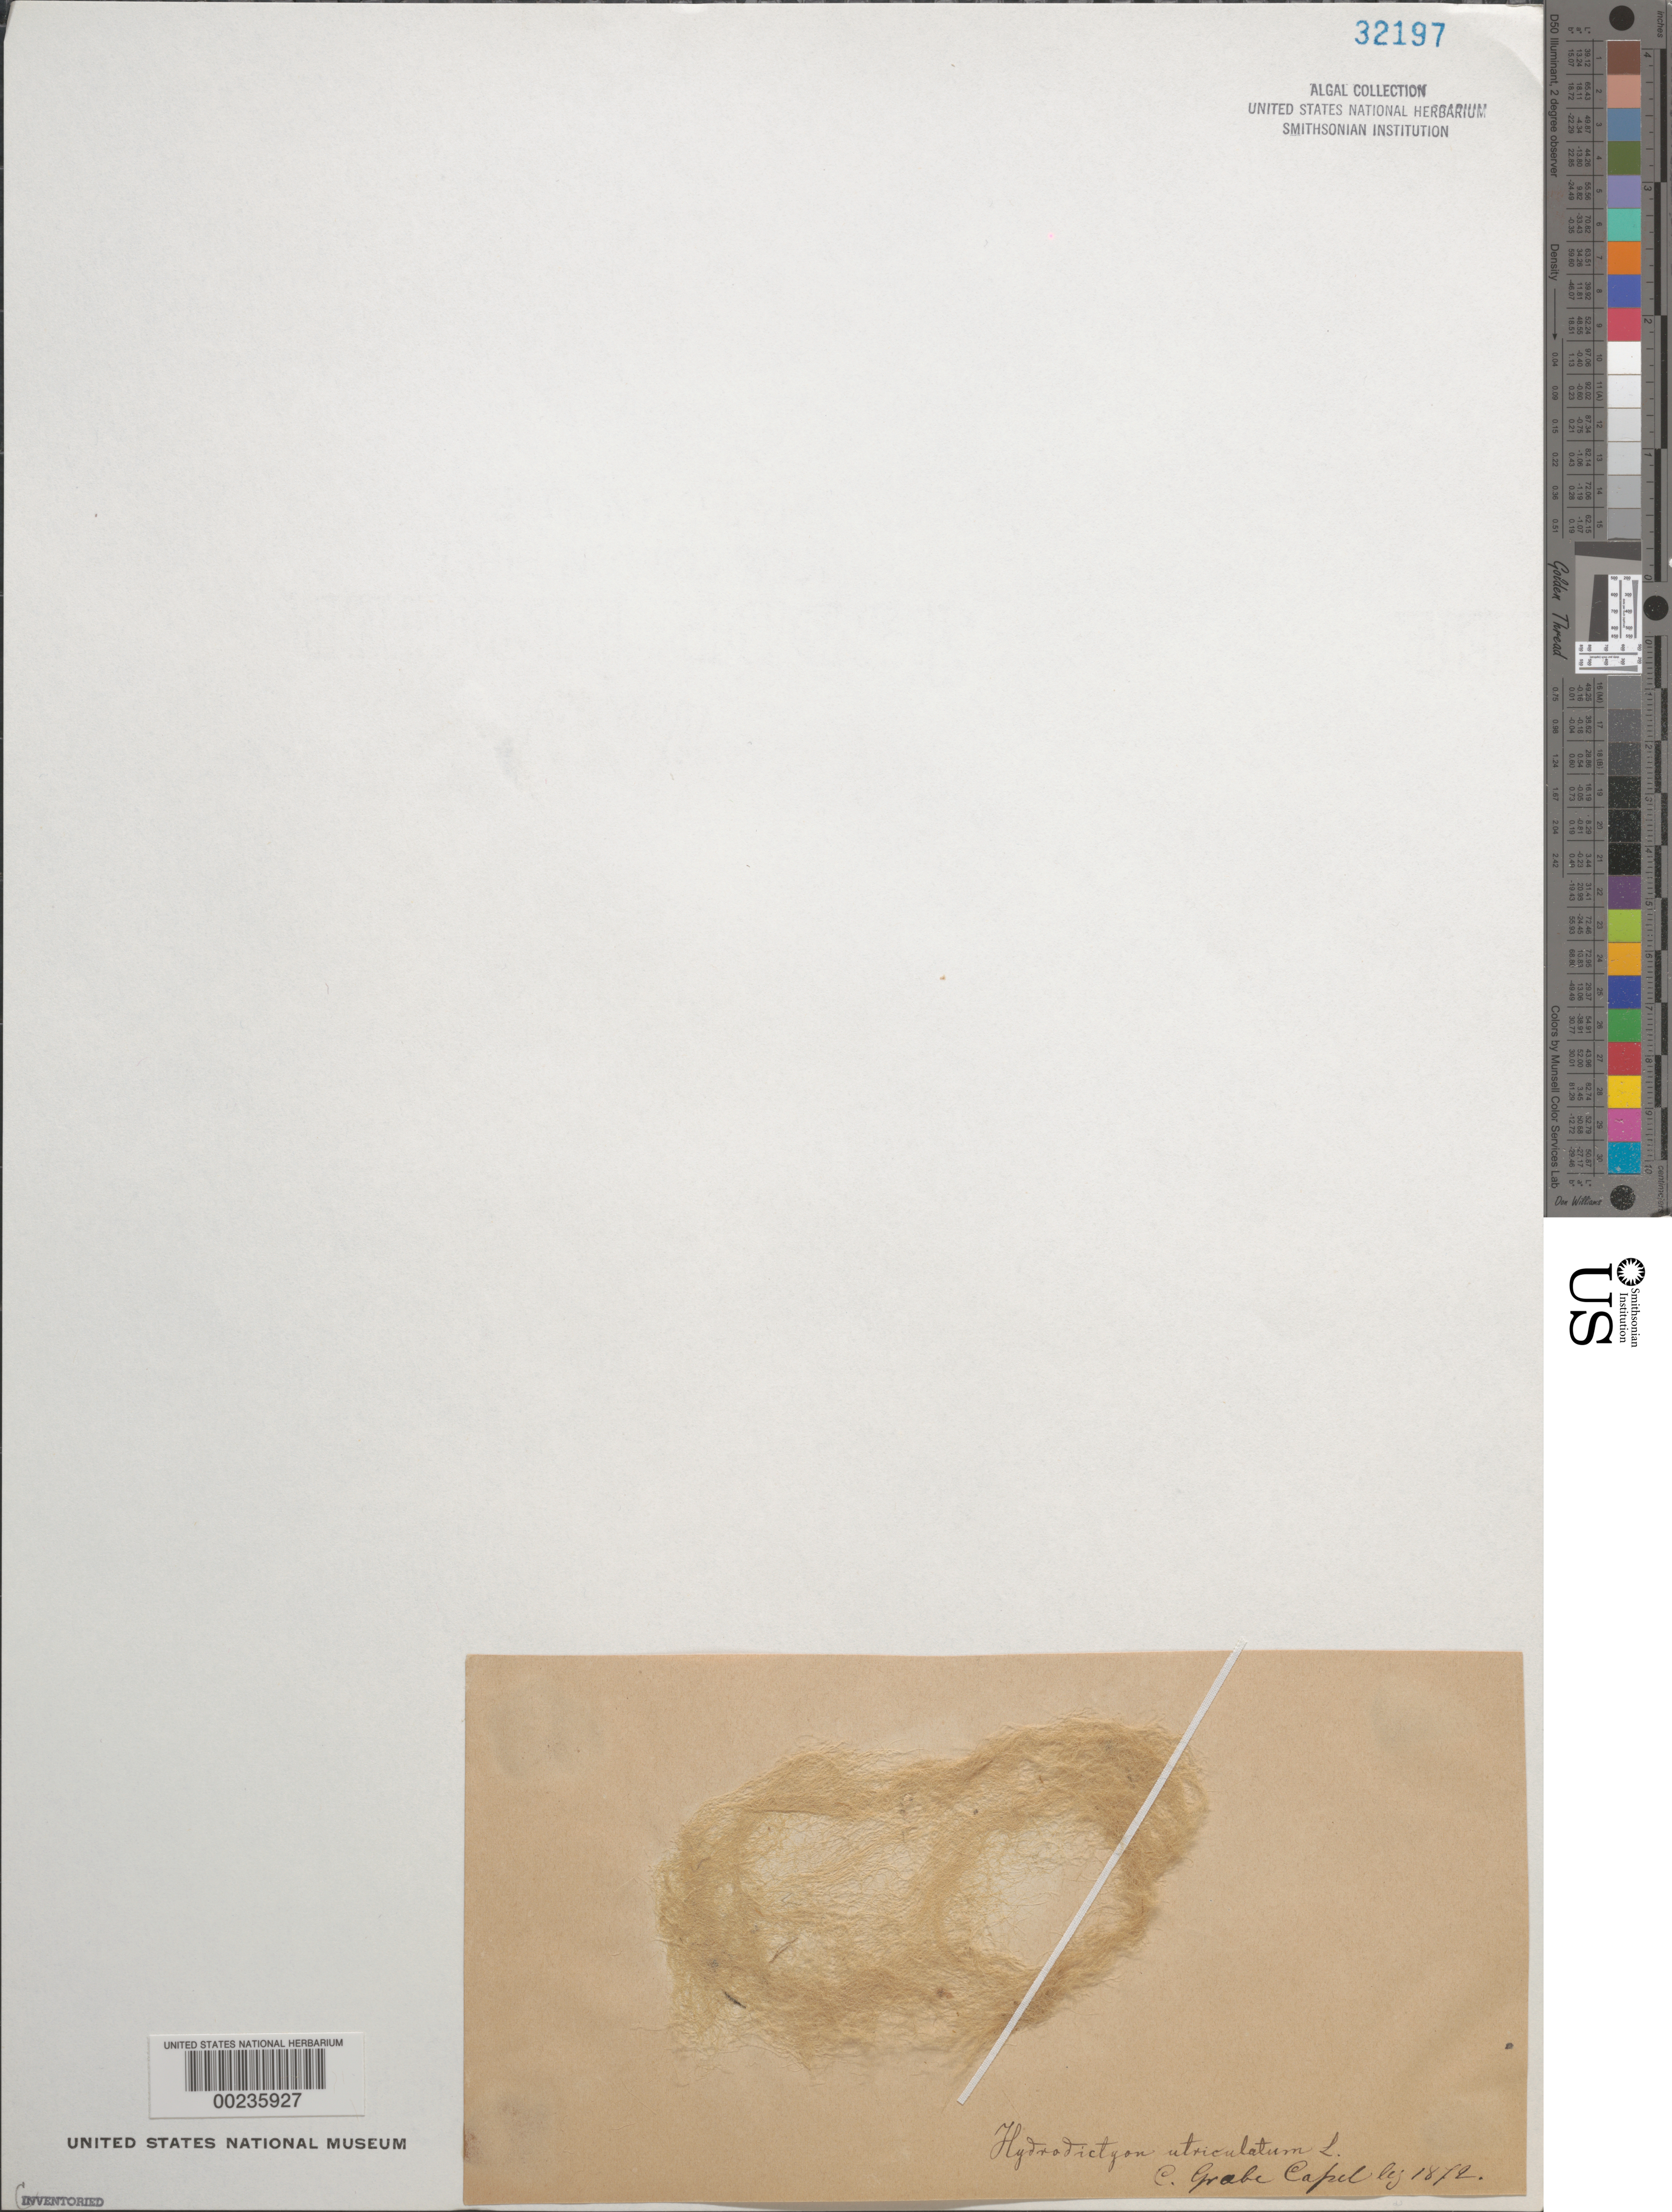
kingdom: Plantae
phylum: Chlorophyta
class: Chlorophyceae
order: Sphaeropleales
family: Hydrodictyaceae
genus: Hydrodictyon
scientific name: Hydrodictyon reticulatum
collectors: C. Capel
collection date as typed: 1872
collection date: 1872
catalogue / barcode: US 32197